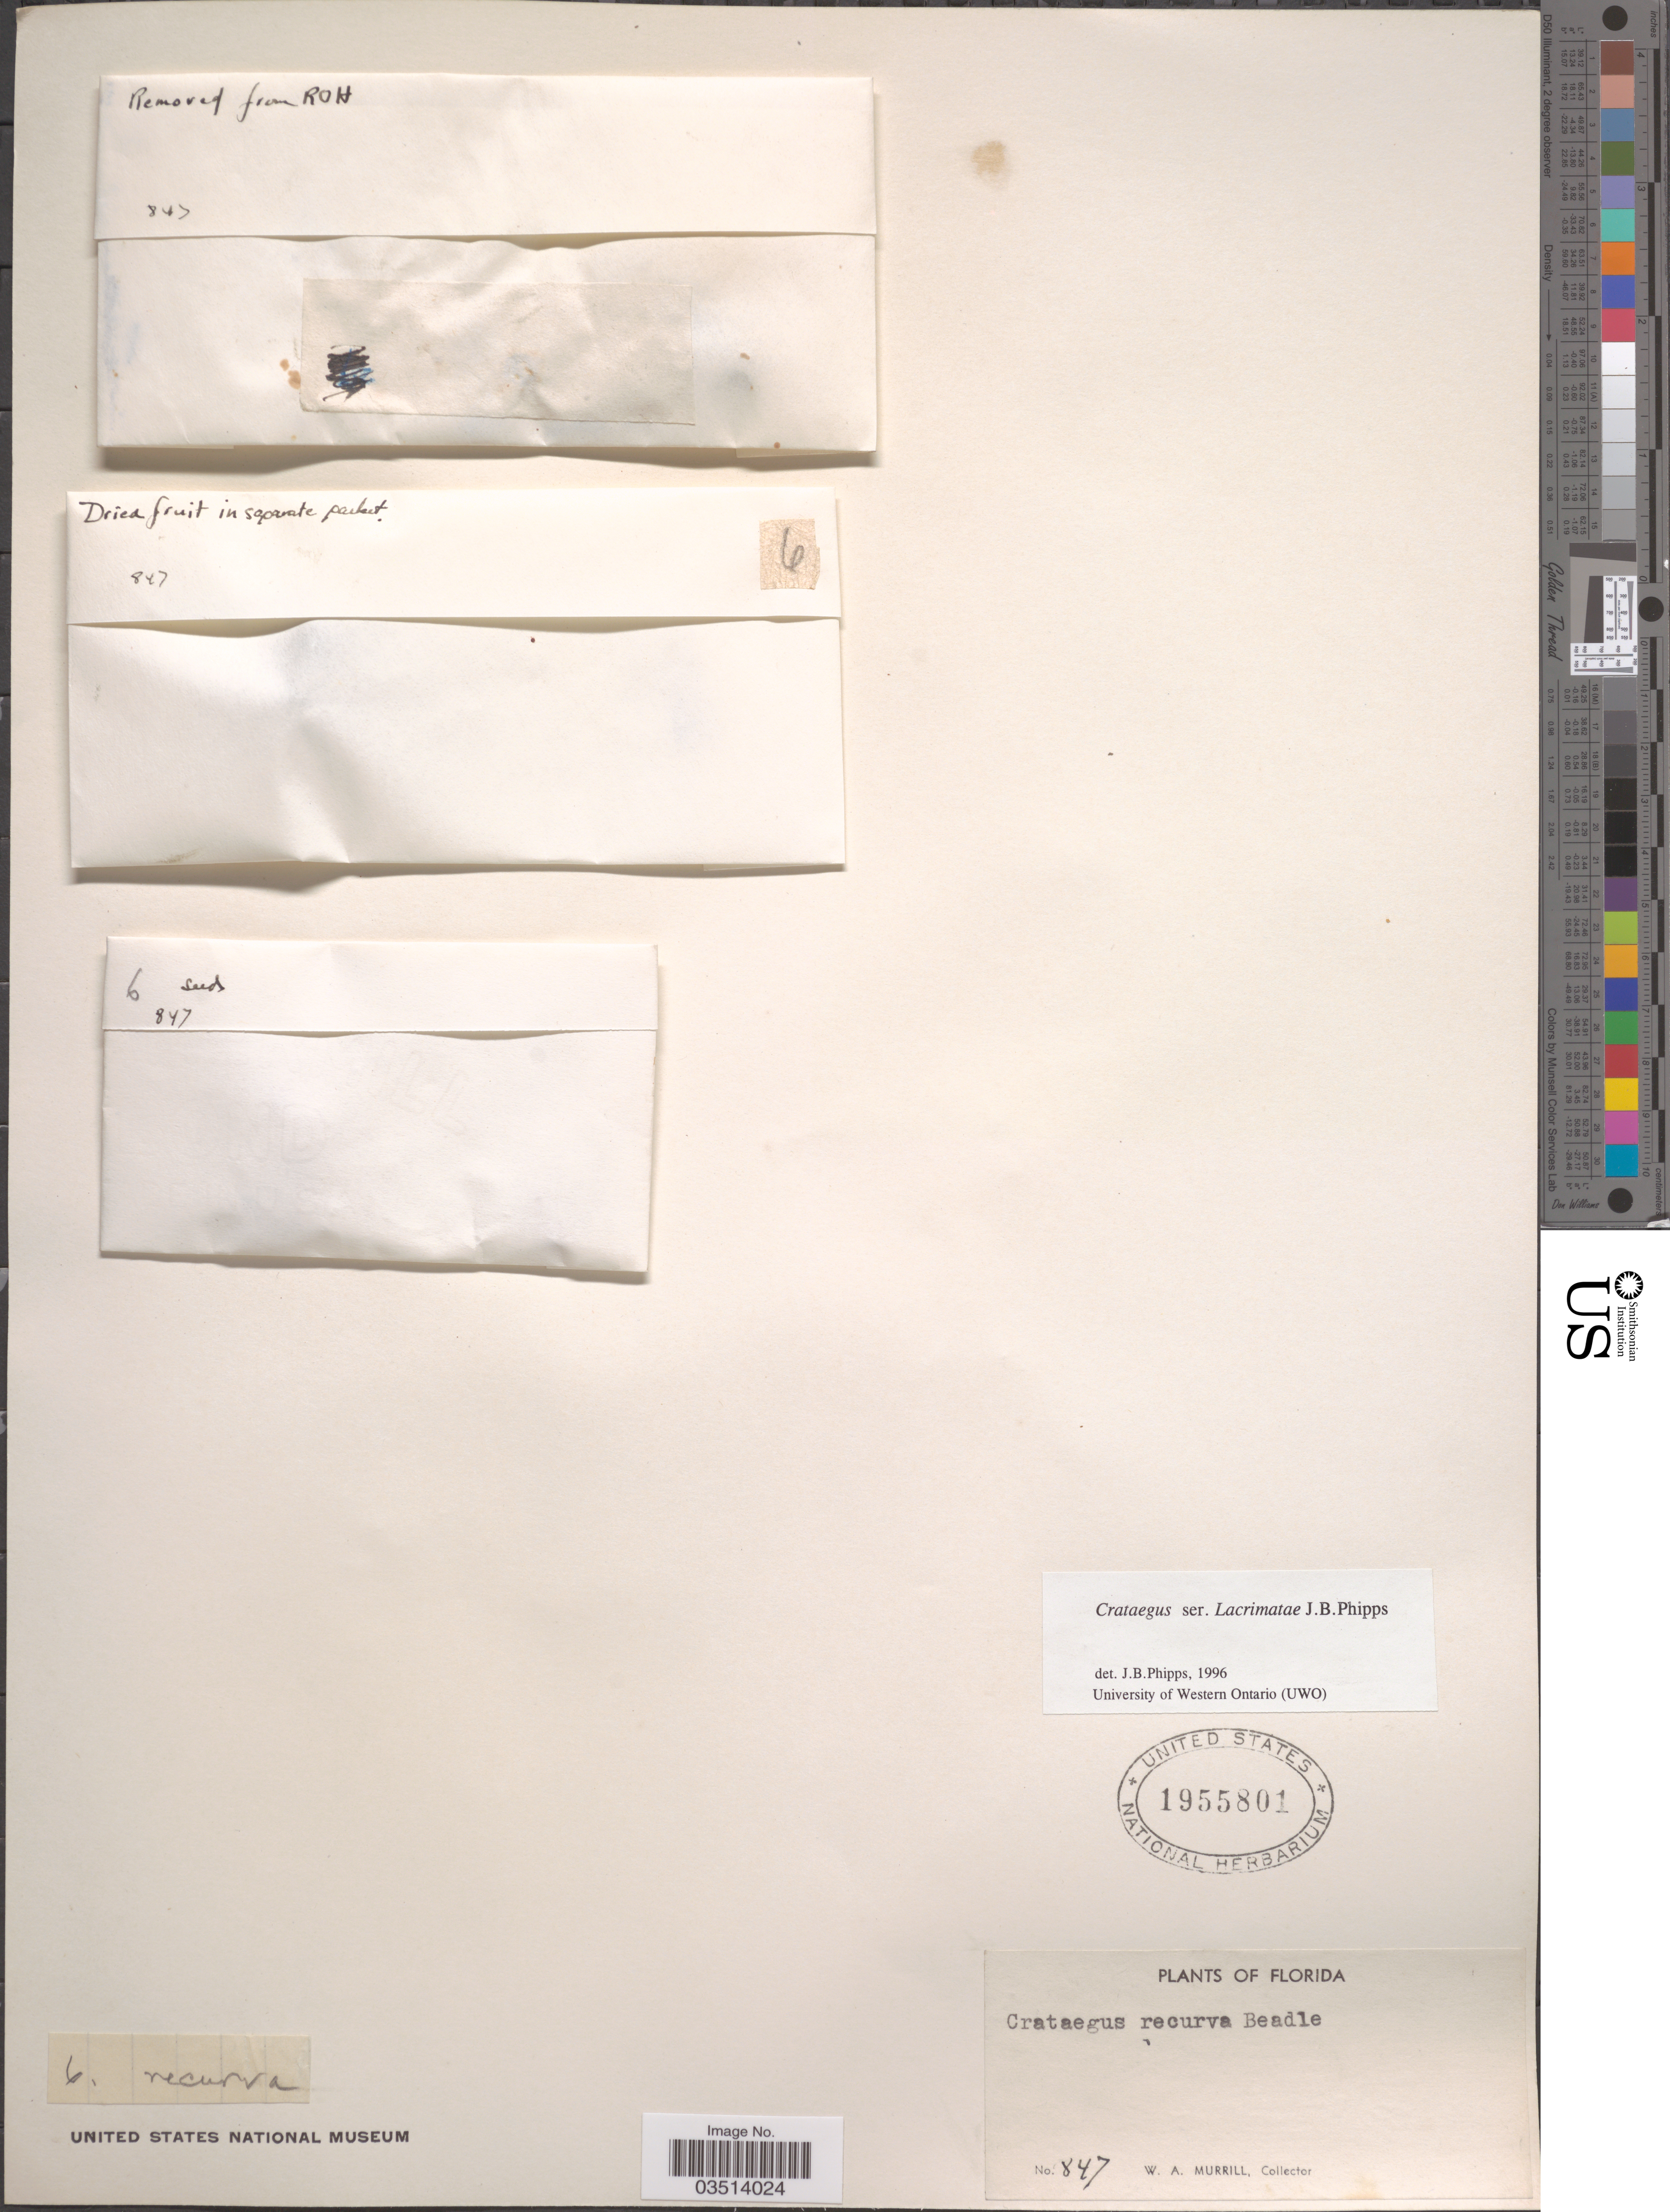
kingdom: Plantae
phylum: Tracheophyta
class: Magnoliopsida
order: Rosales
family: Rosaceae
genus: Crataegus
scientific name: Crataegus crocea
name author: Beadle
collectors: W. A. Murrill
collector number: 847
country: United States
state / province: Florida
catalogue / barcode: US 1955801